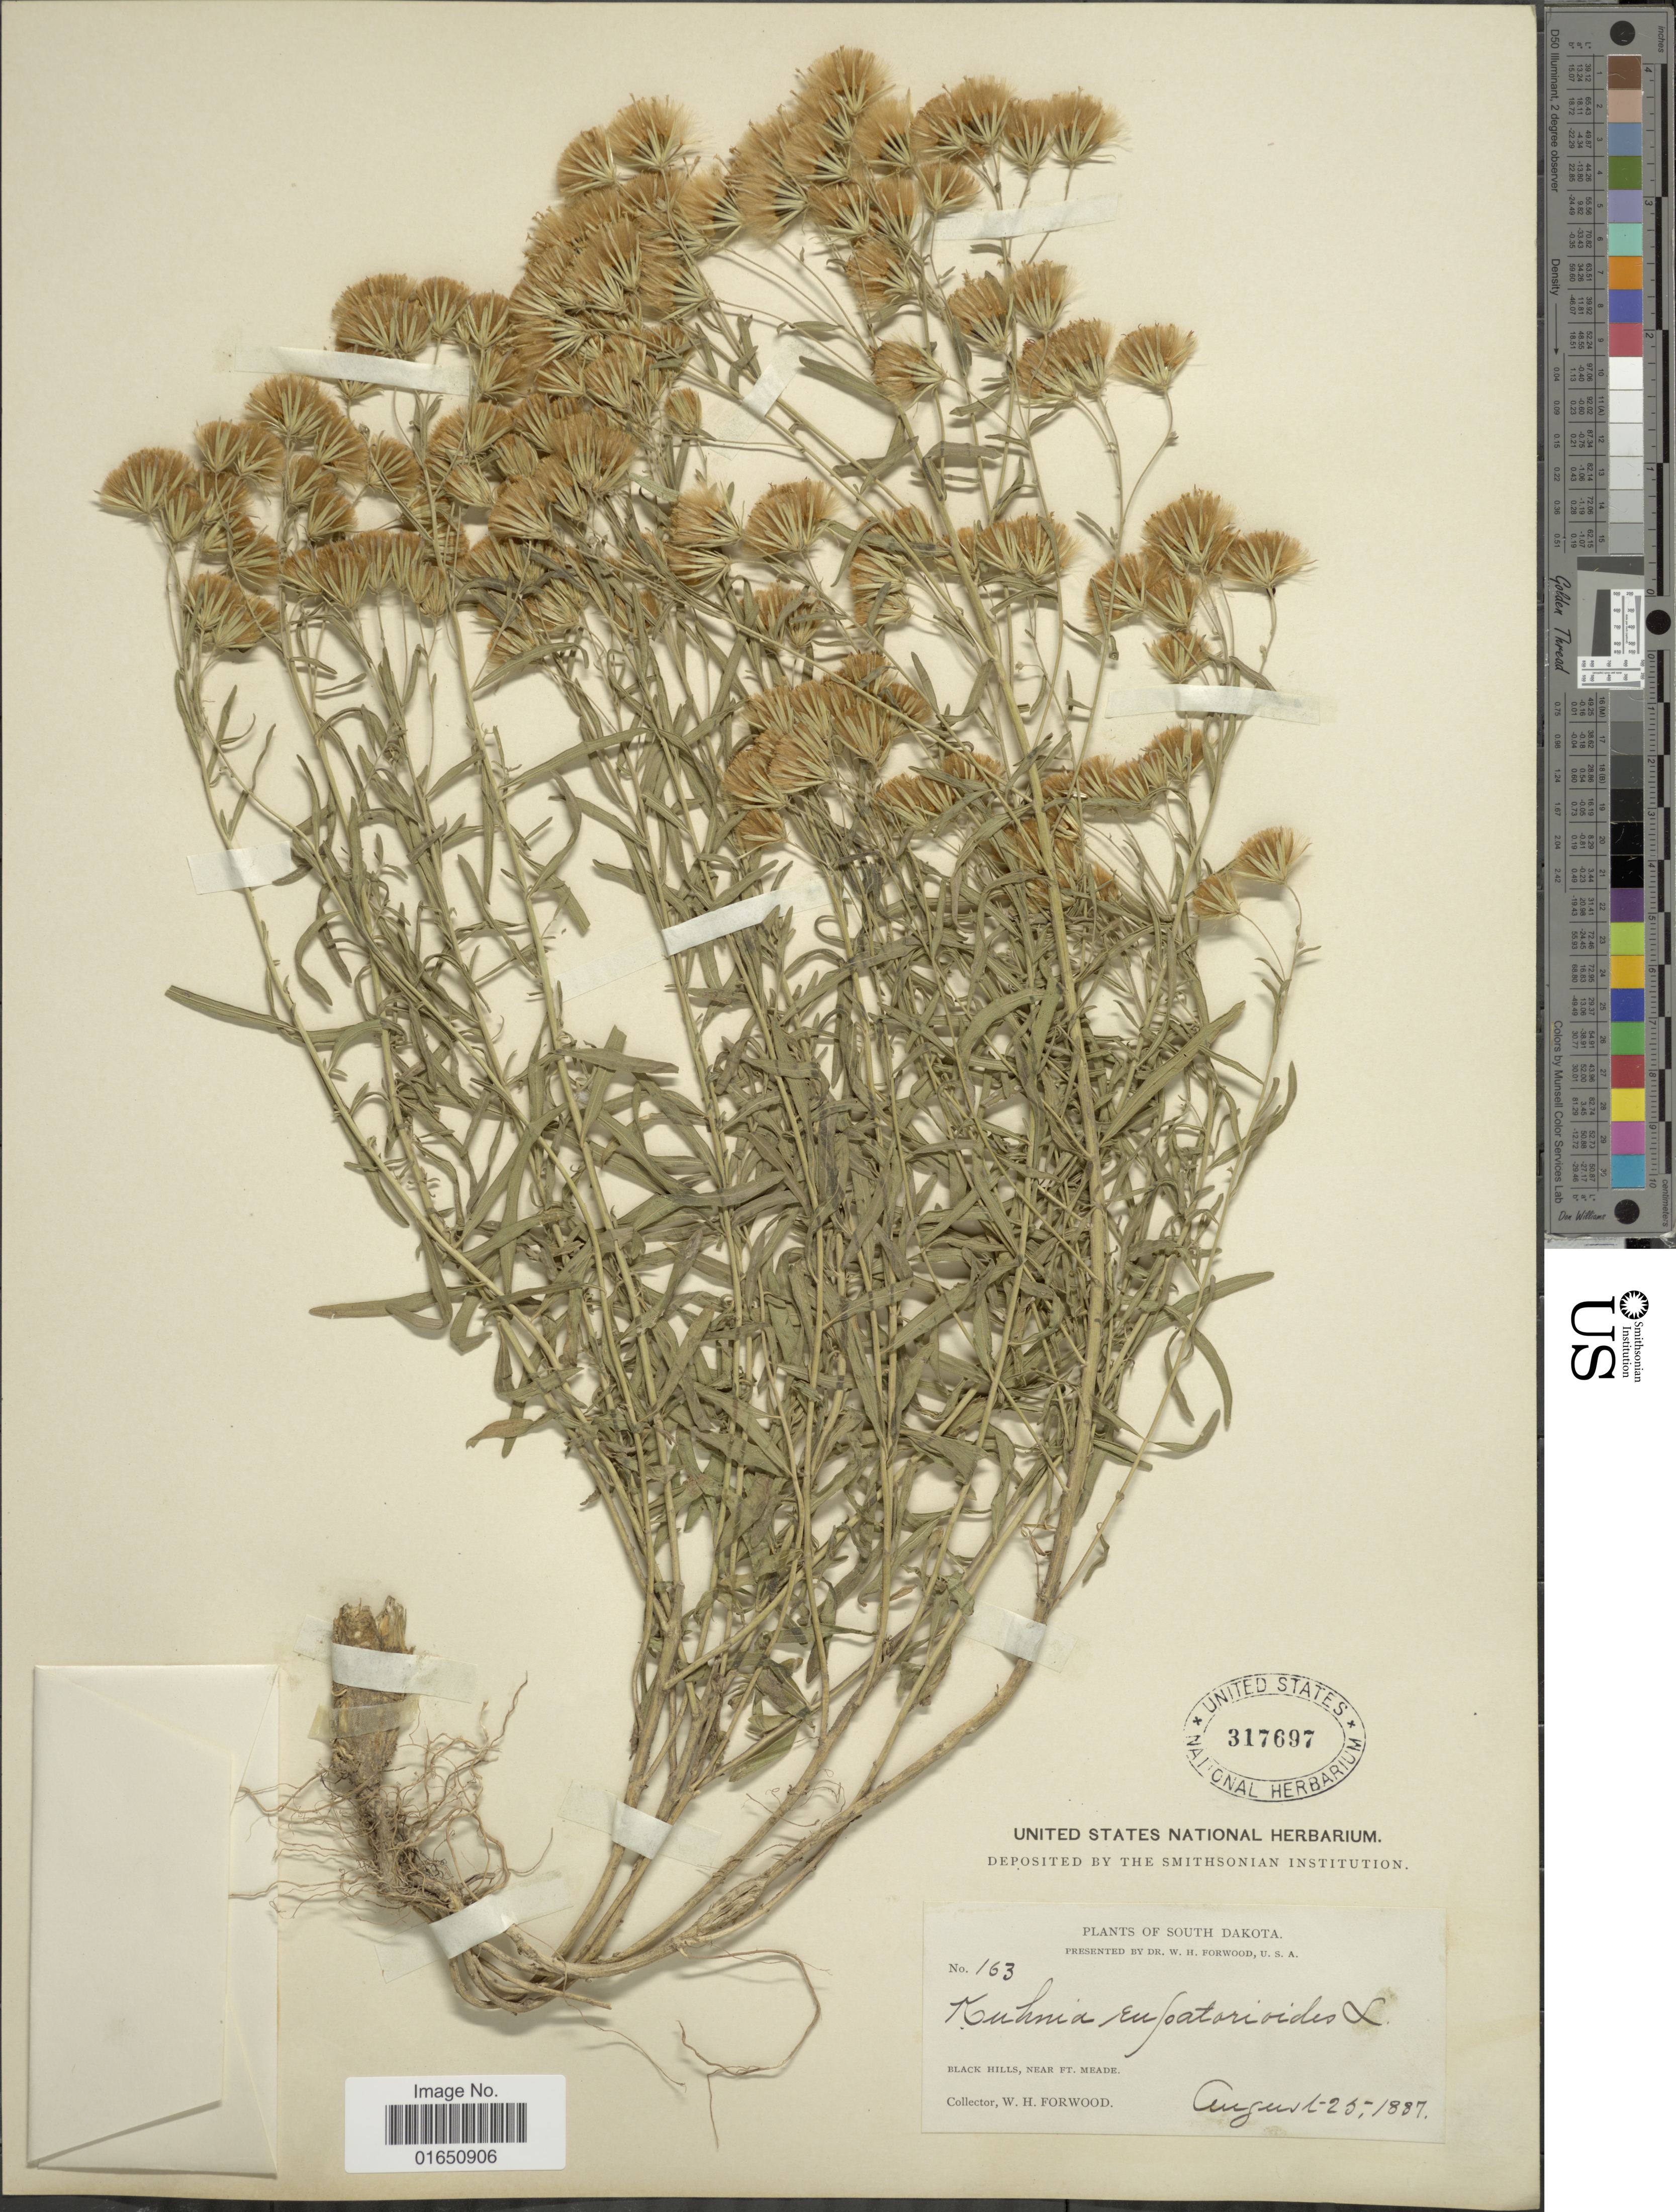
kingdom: Plantae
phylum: Tracheophyta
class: Magnoliopsida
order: Asterales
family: Asteraceae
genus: Brickellia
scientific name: Brickellia eupatorioides var. corymbulosa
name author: (Torr. & A. Gray) Shinners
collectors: W. Forwood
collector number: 163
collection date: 1887-08-25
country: United States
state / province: South Dakota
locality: Black Hills, Near Ft. Meade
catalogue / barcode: US 317697